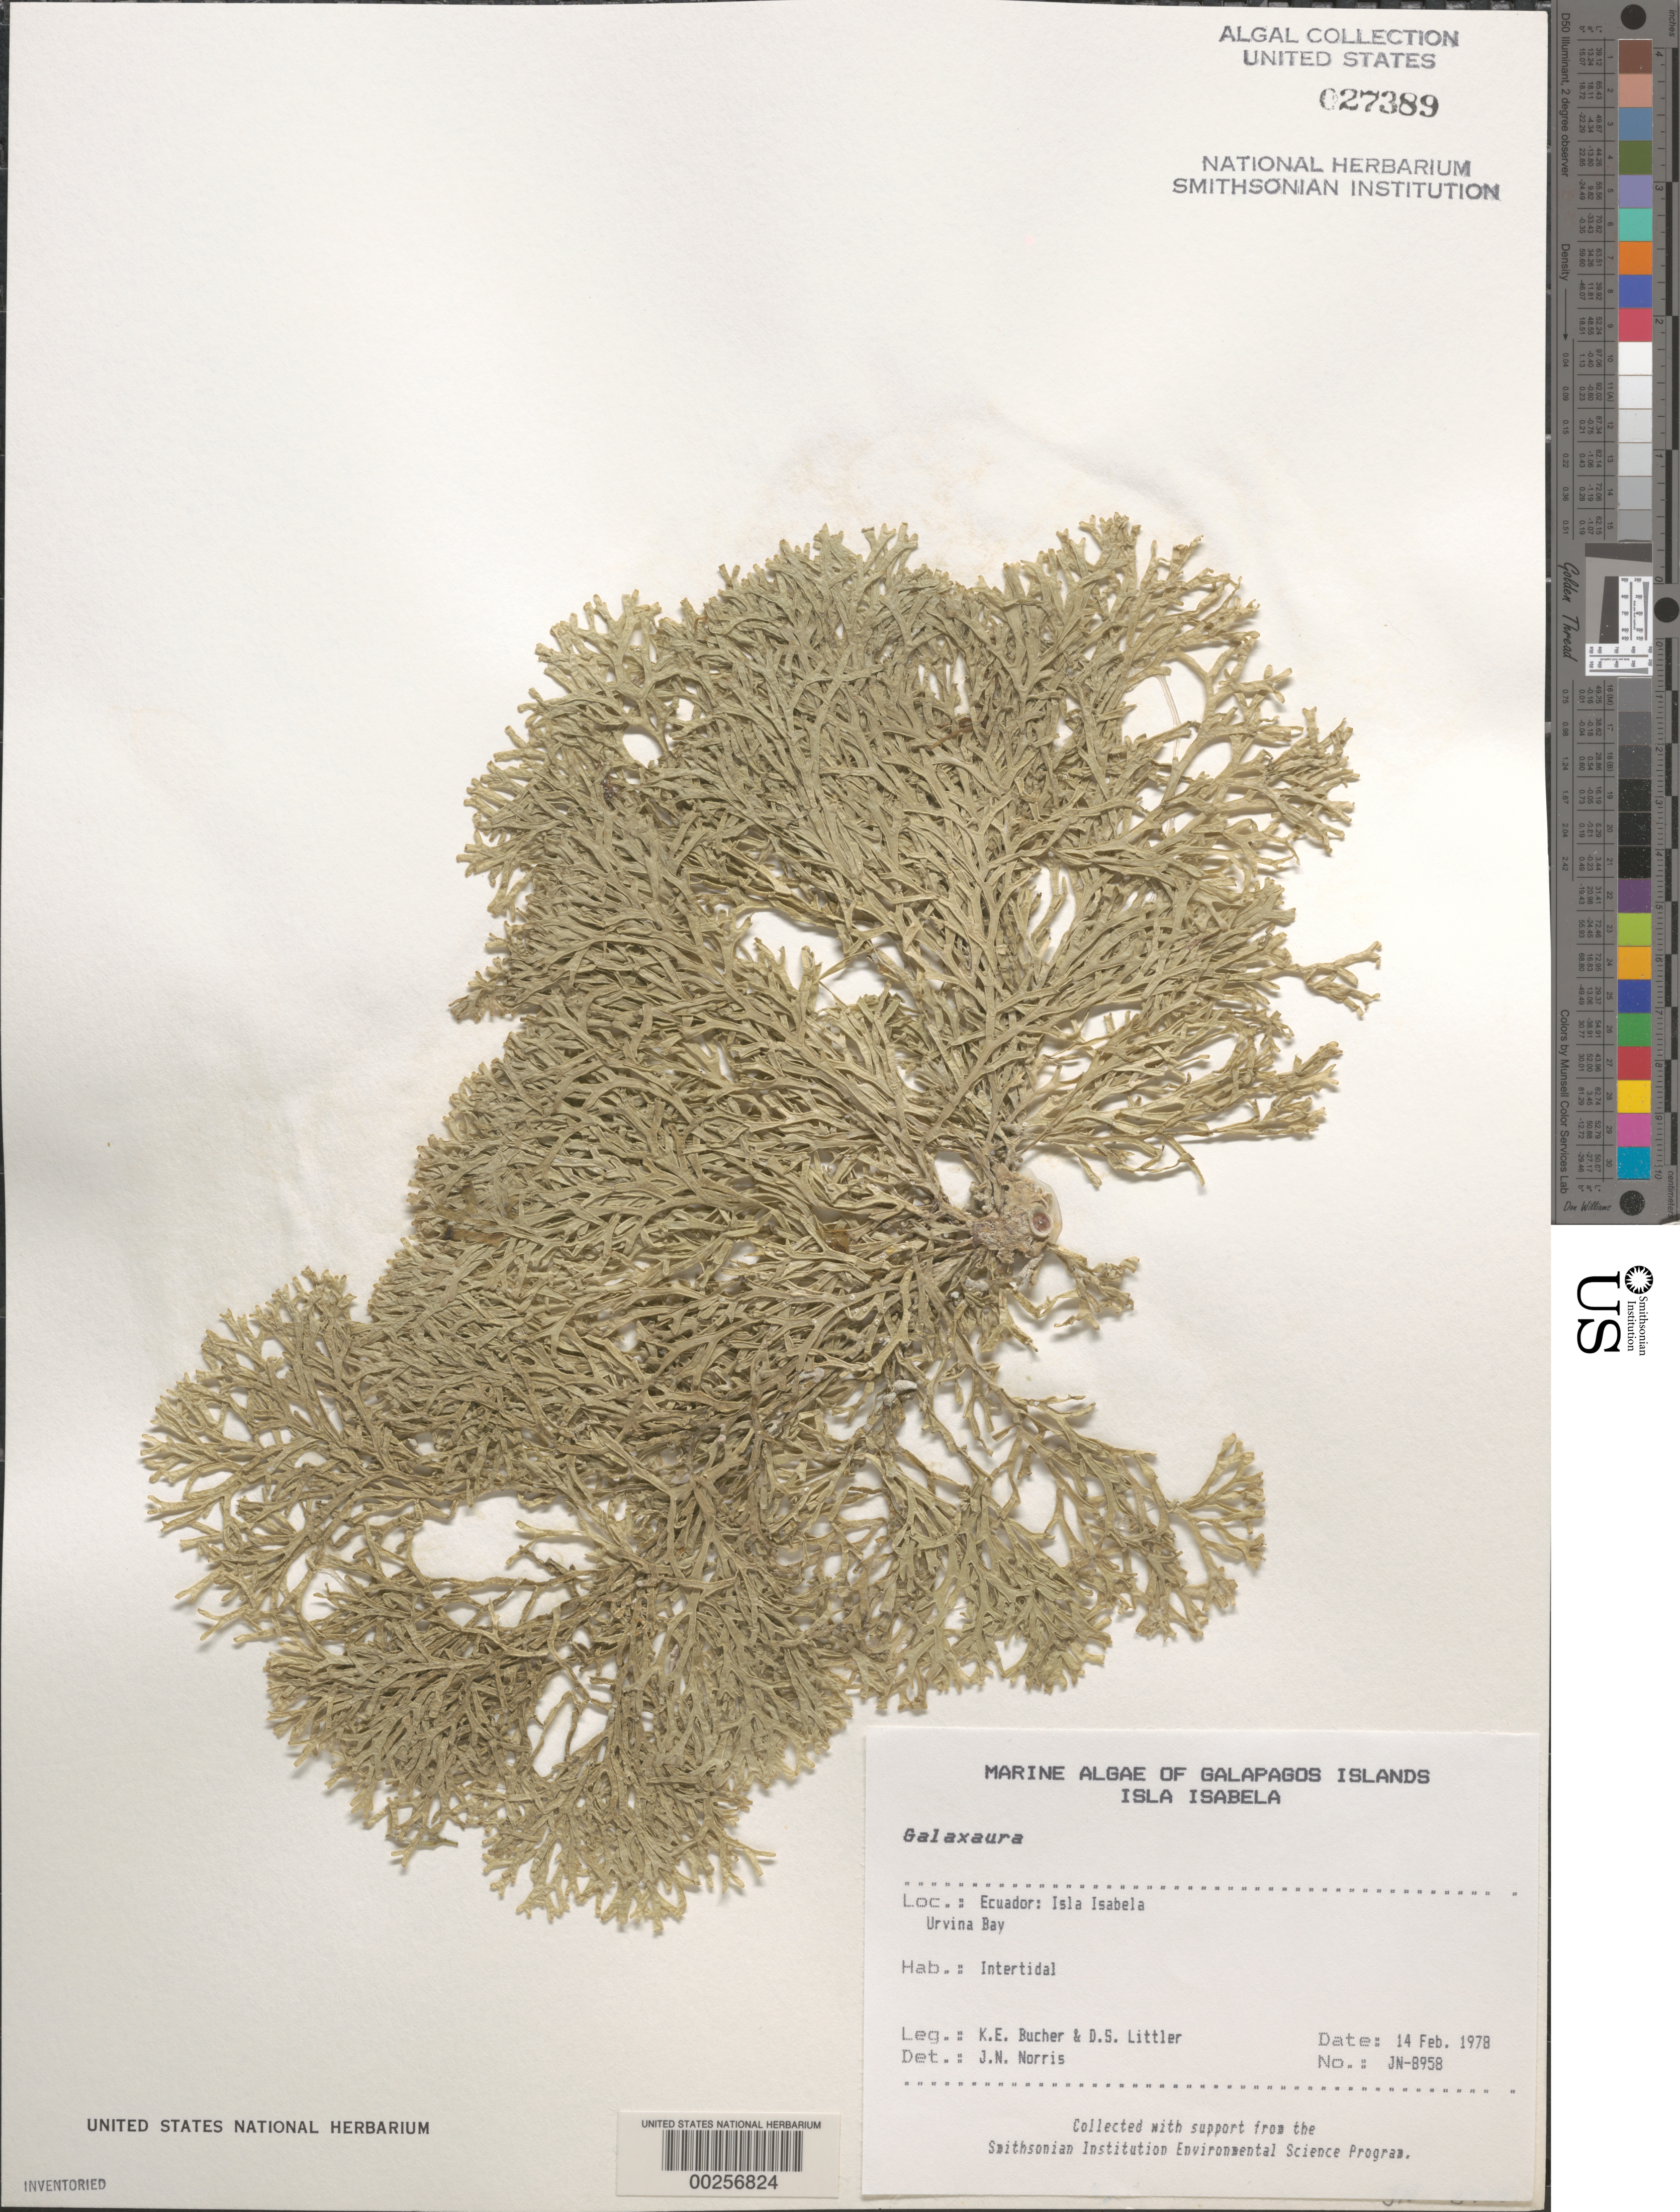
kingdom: Plantae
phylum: Rhodophyta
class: Florideophyceae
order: Nemaliales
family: Galaxauraceae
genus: Galaxaura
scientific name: Galaxaura sp.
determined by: Norris, James N.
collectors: K. E. Bucher & M. M. Littler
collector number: Jn-8958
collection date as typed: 14 Feb 1978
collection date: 1978-02-14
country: Ecuador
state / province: Colón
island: Isabela [Albemarle]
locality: Urvina Bay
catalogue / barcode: US 27389